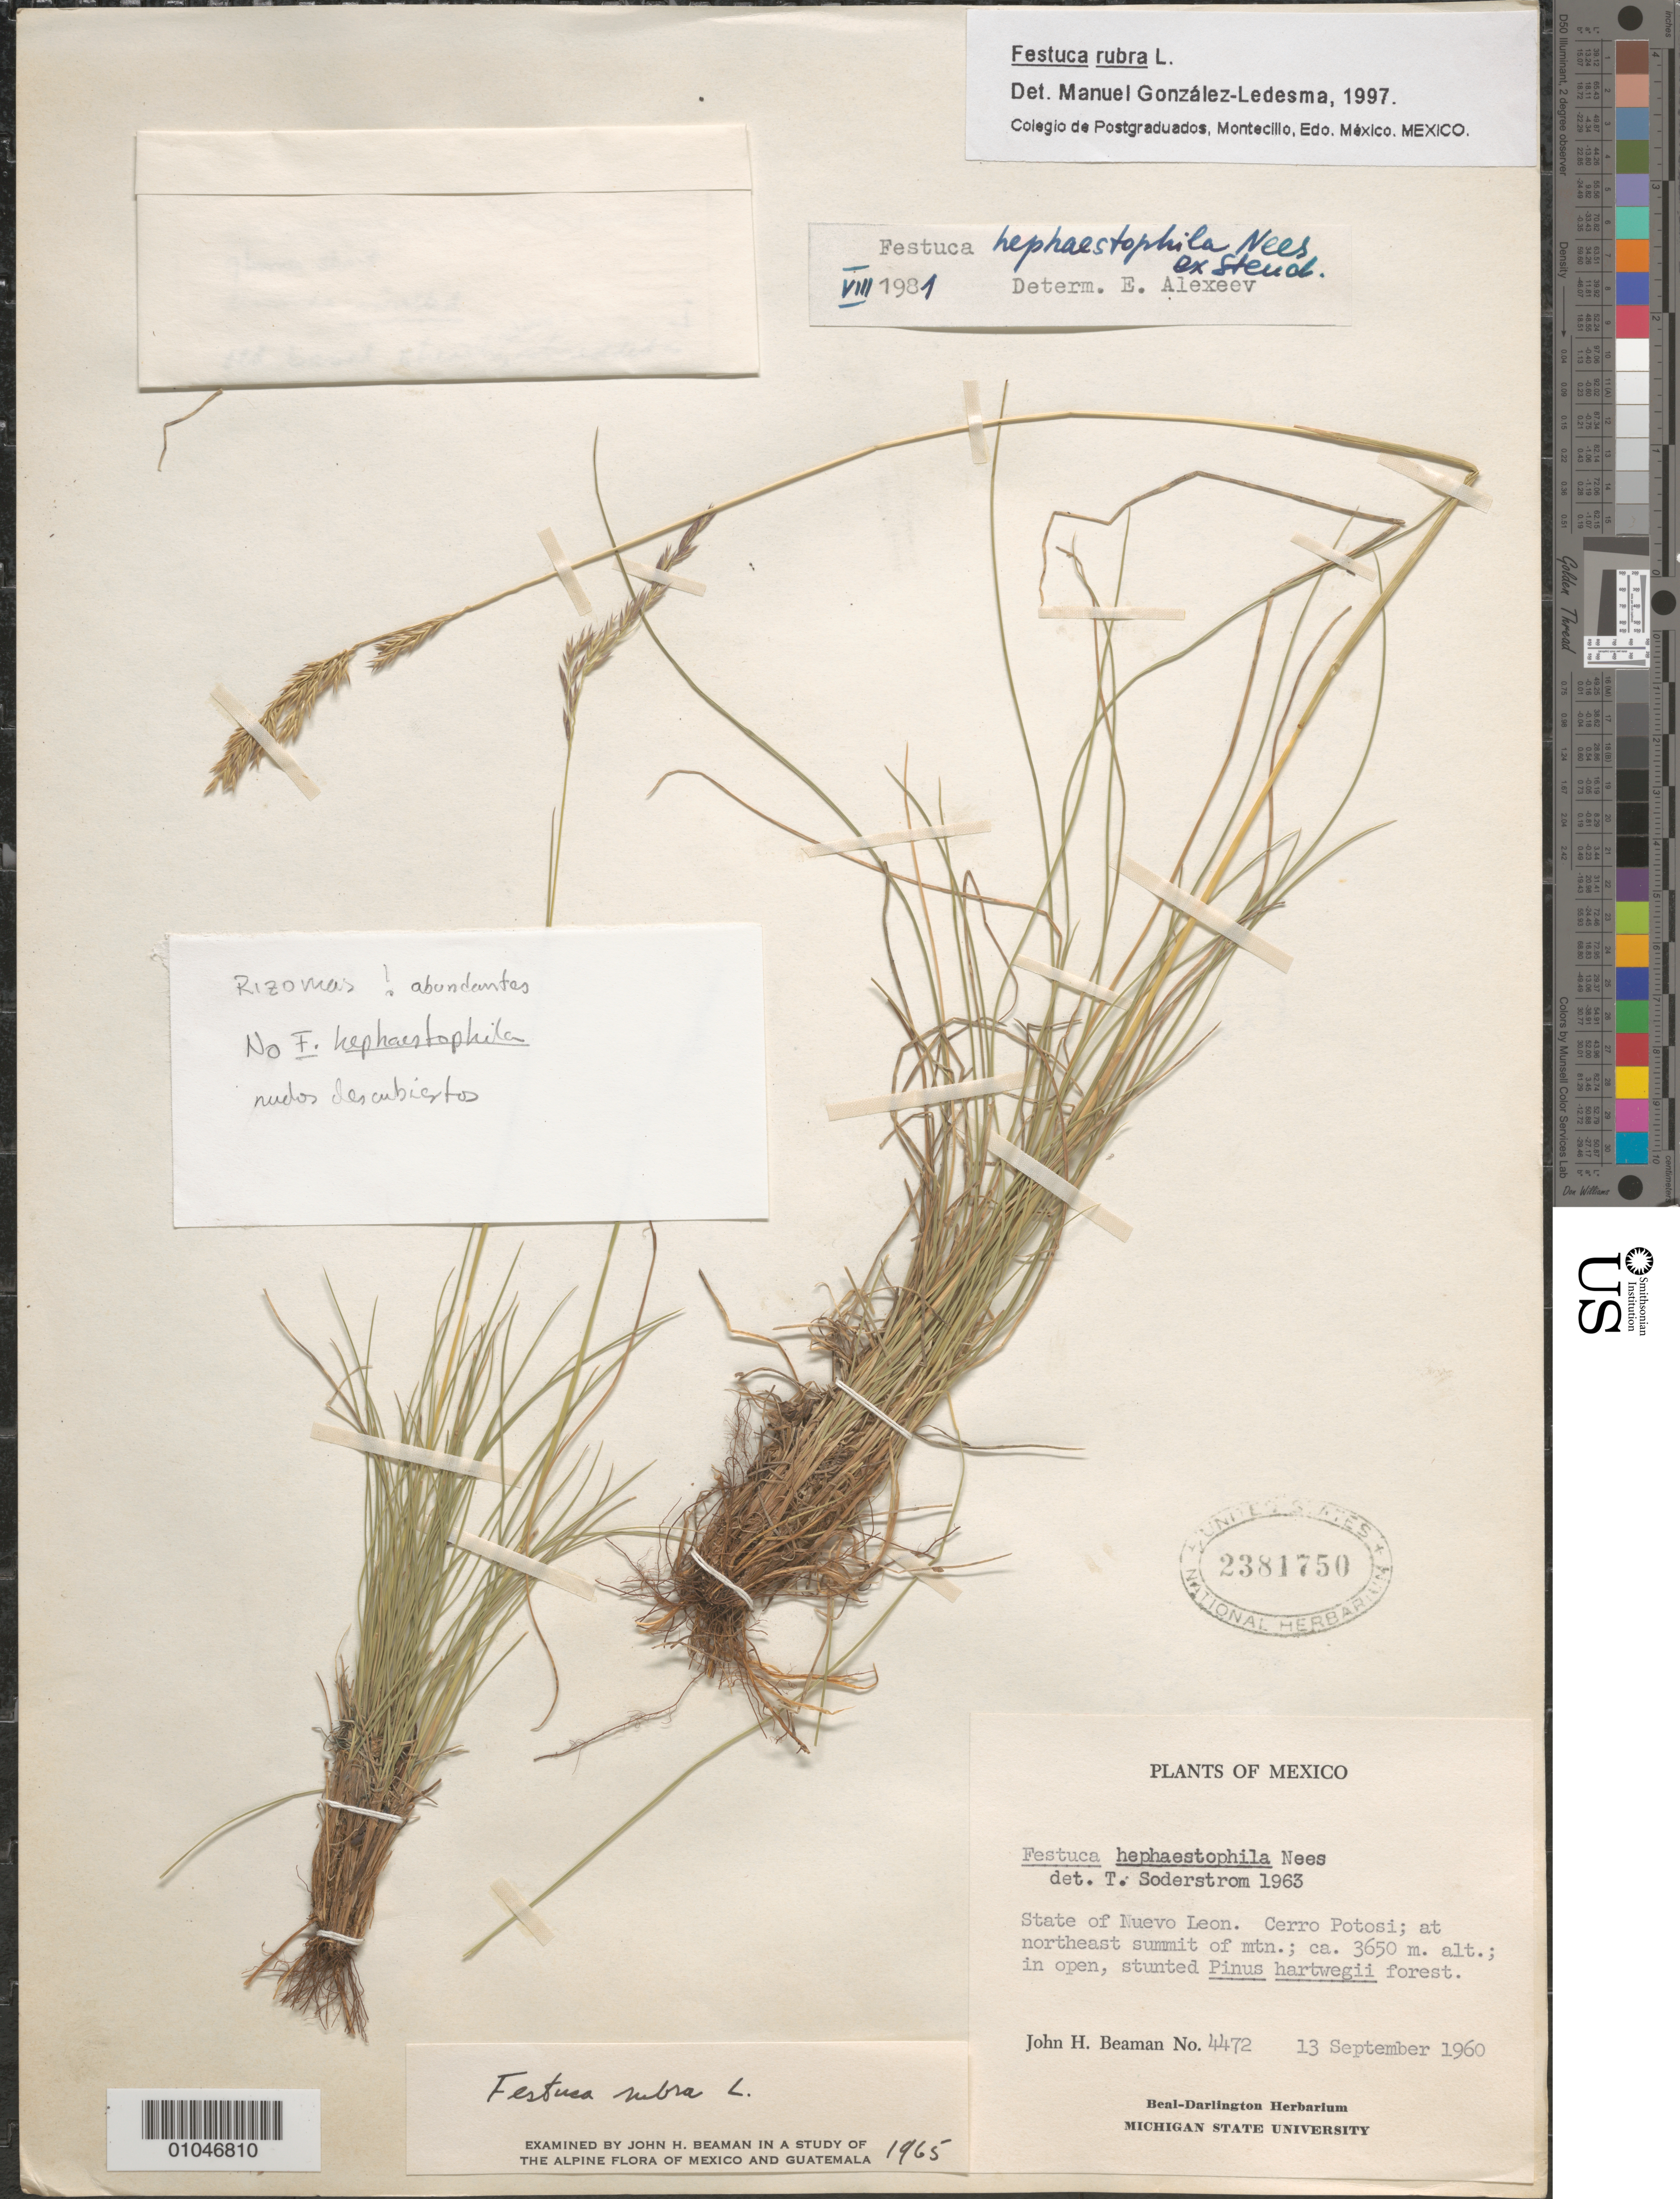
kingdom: Plantae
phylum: Tracheophyta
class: Liliopsida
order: Poales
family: Poaceae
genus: Festuca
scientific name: Festuca rubra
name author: L.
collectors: J. H. Beaman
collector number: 4472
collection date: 1960-09-13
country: Mexico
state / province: Nuevo León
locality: NE summit of mtn., Cerro Potosi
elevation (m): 3650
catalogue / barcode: US 2381750